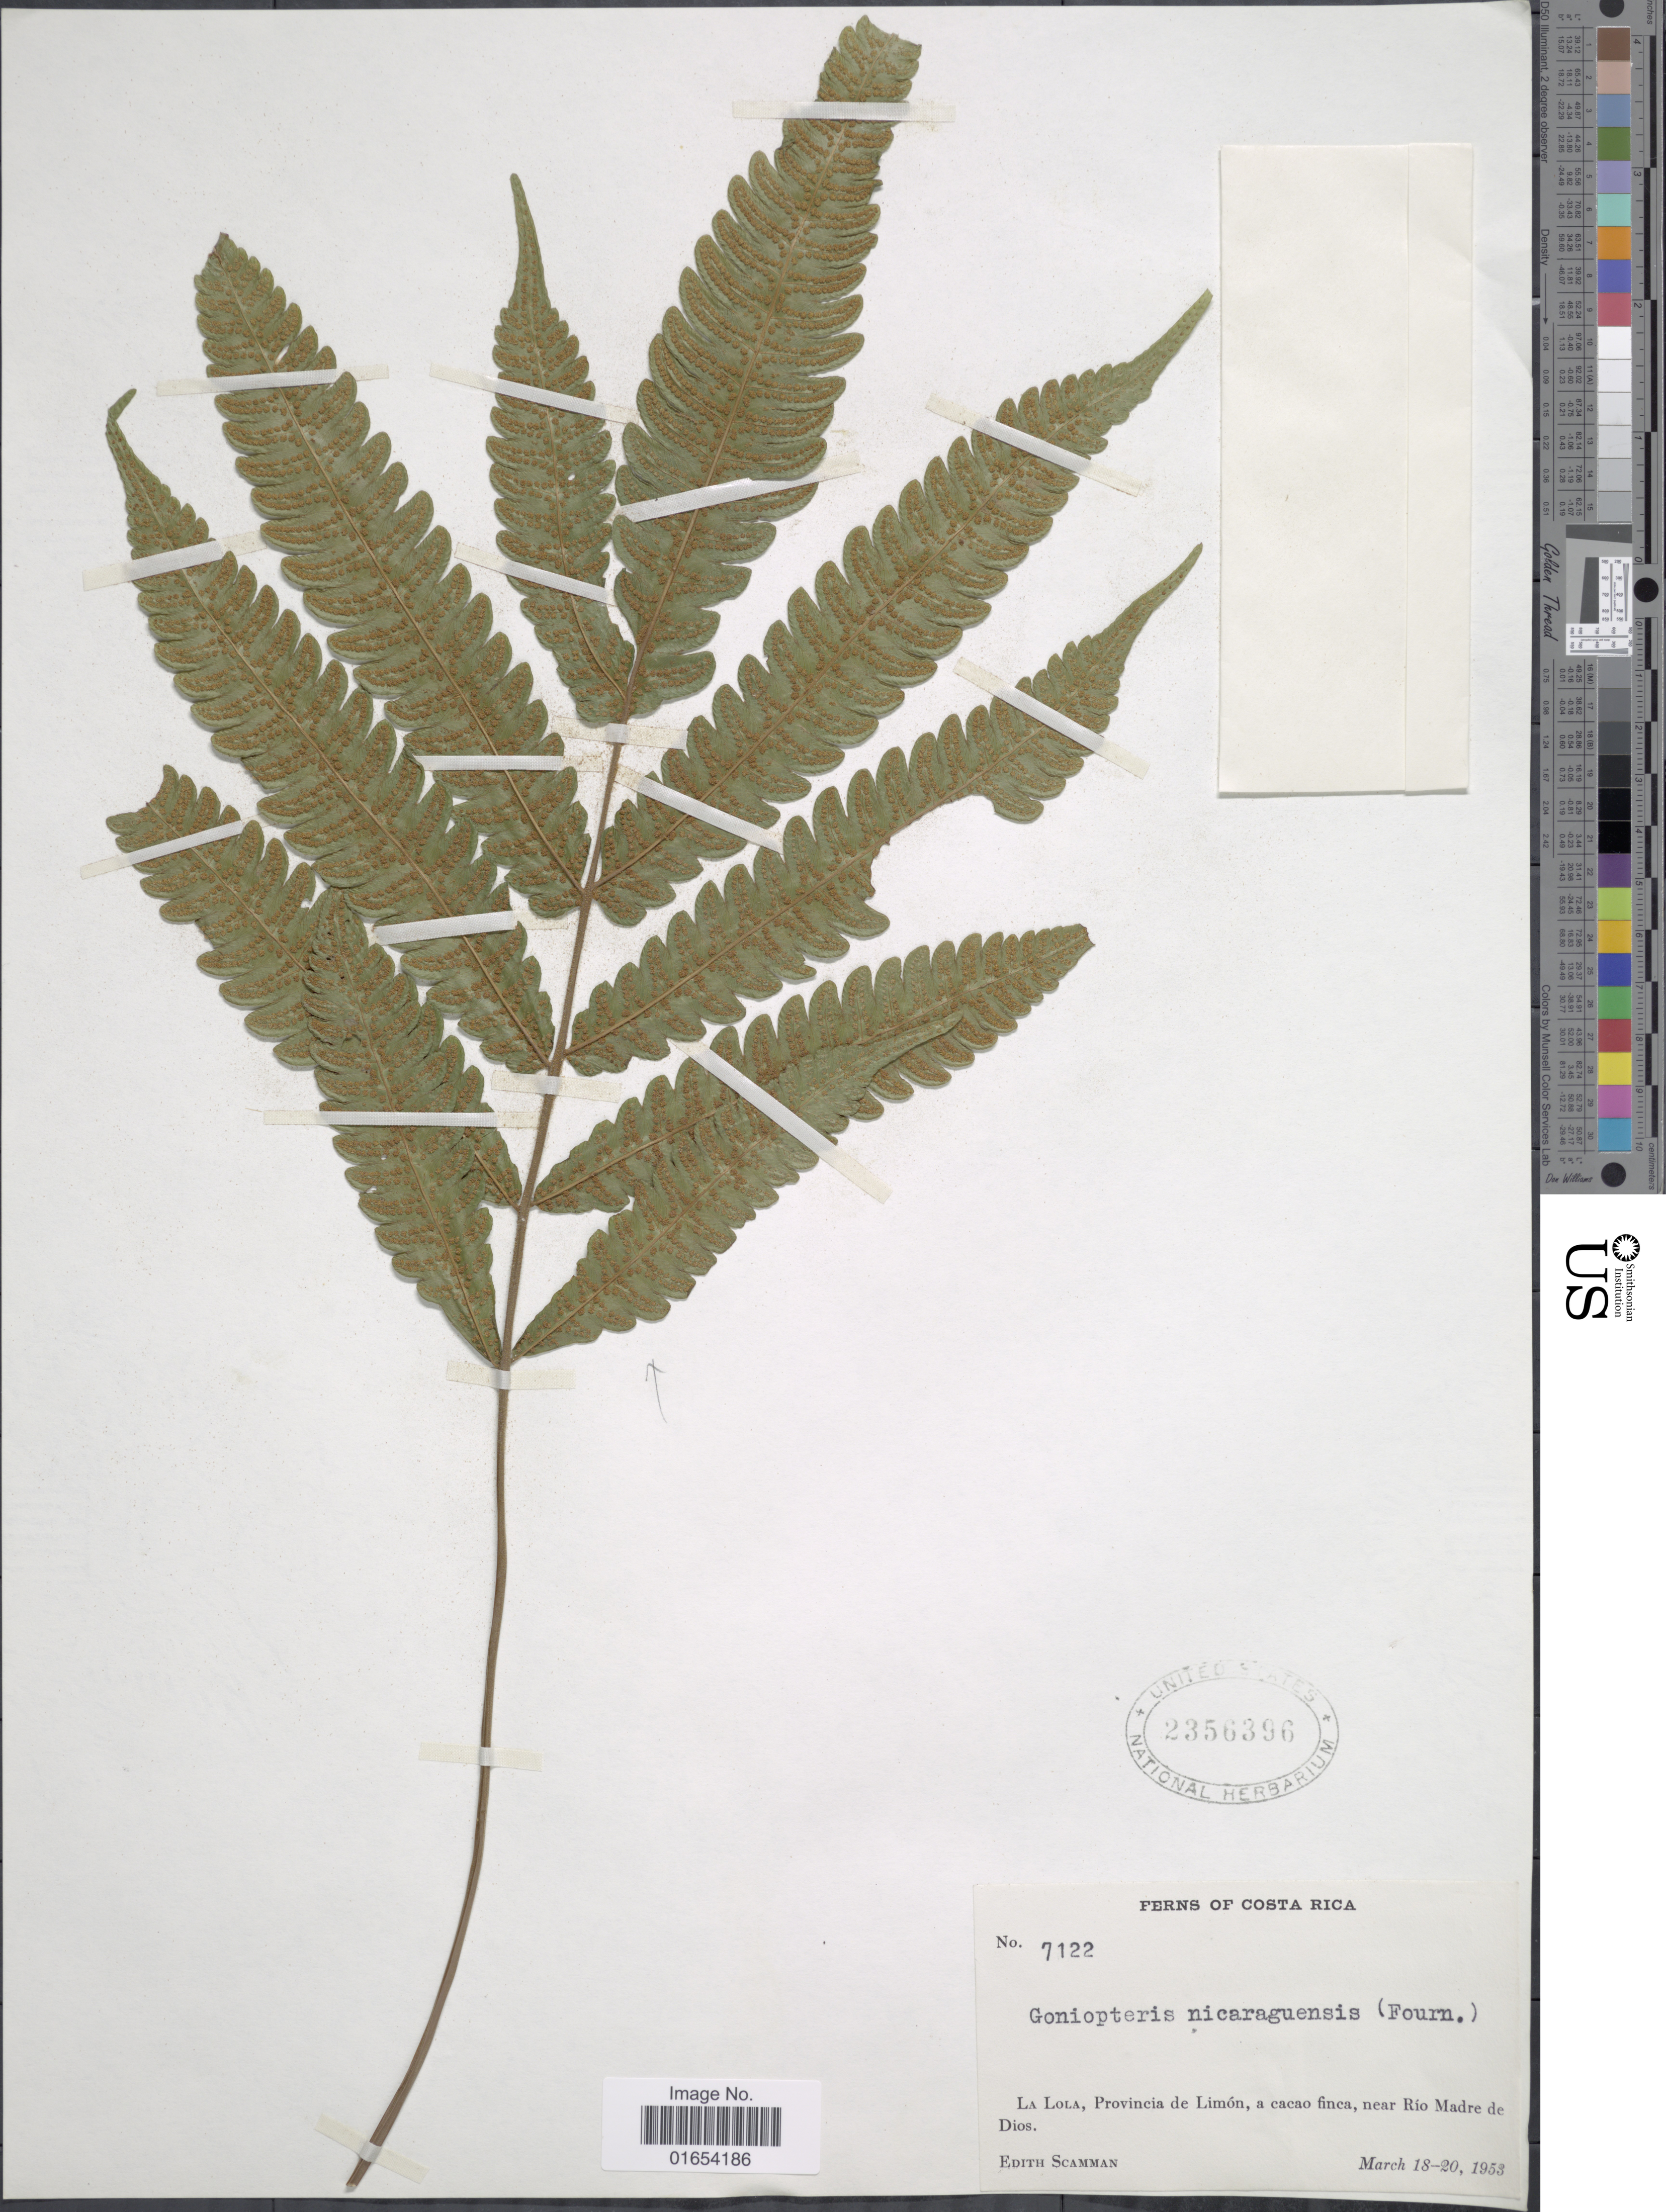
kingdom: Plantae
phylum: Tracheophyta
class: Polypodiopsida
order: Polypodiales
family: Thelypteridaceae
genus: Goniopteris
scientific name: Goniopteris nicaraguensis (C. Chr.) comb. nov., ined 2015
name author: (C. Chr.)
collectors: E. Scamman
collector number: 7122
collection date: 1953-03-18/1953-03-20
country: Costa Rica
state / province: Limón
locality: La Lola, a cacao finca, near Rio Madre de Dios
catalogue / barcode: US 2356396